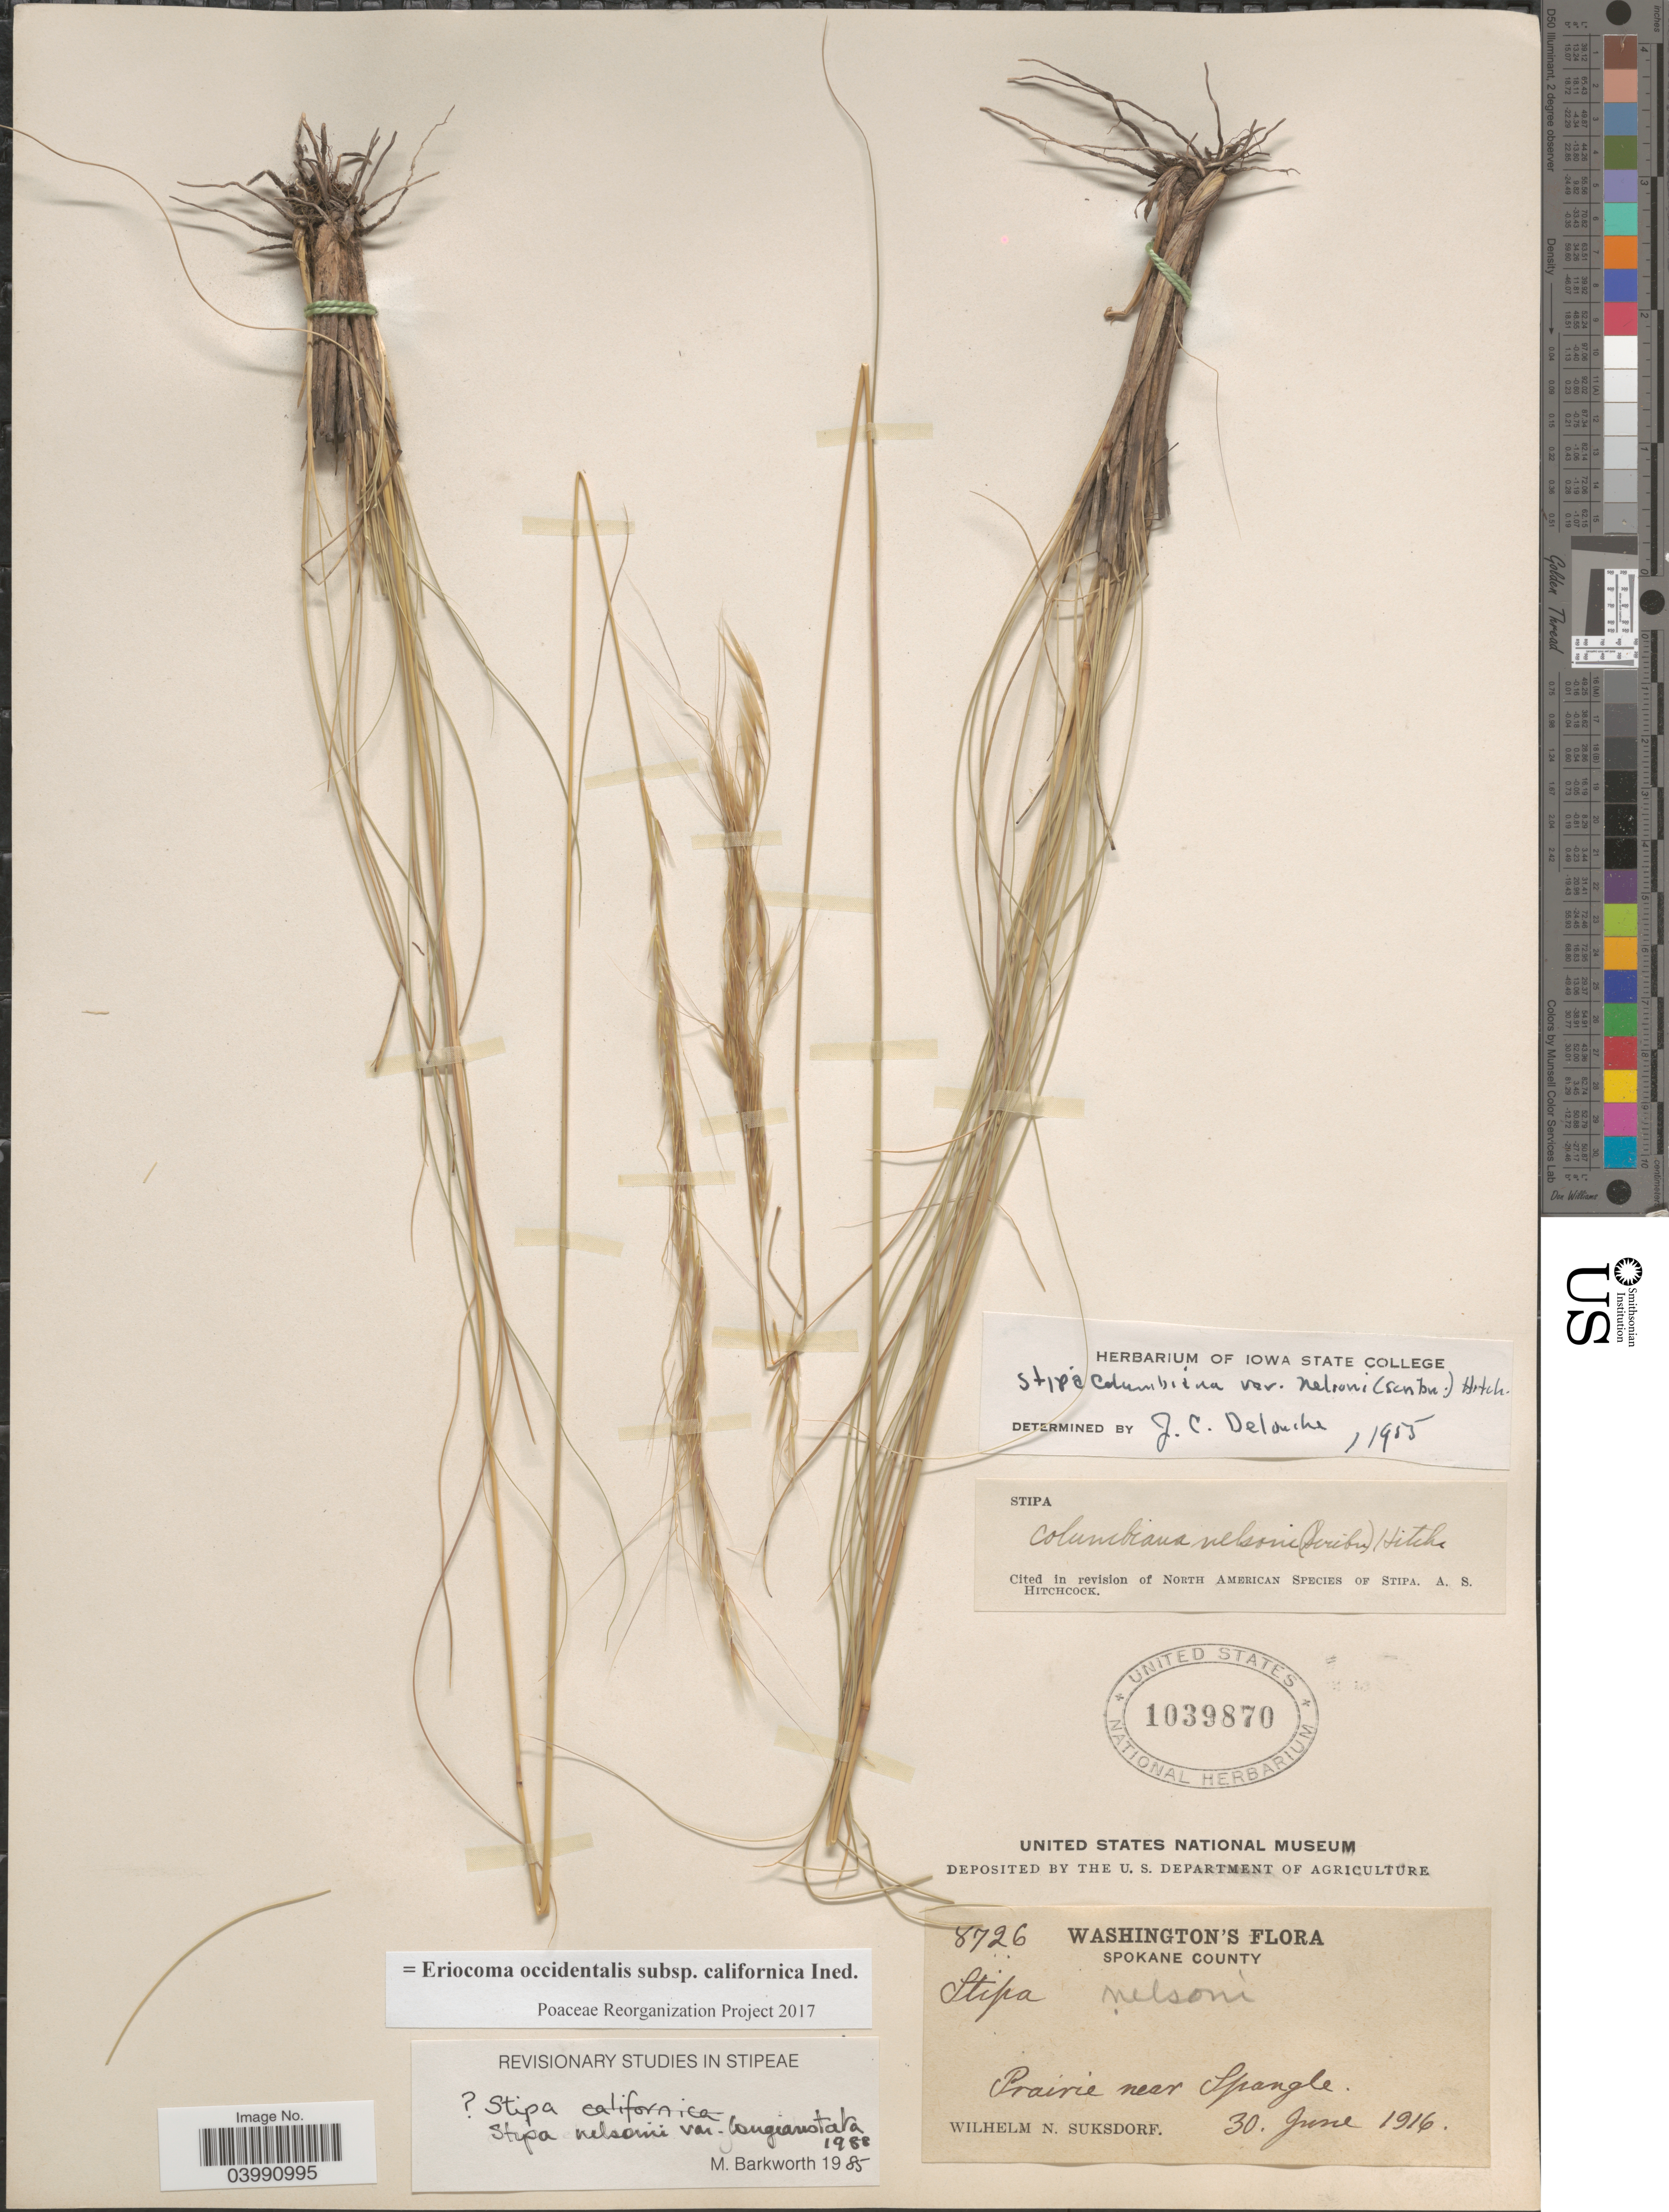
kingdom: Plantae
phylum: Tracheophyta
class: Liliopsida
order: Poales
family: Poaceae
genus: Eriocoma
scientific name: Eriocoma occidentalis subsp. californica ined.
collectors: W. N. Suksdorf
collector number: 8726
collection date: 1916-06-30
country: United States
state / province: Washington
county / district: Spokane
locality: Spokane County. Prairie near Spangle.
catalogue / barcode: US 1039870